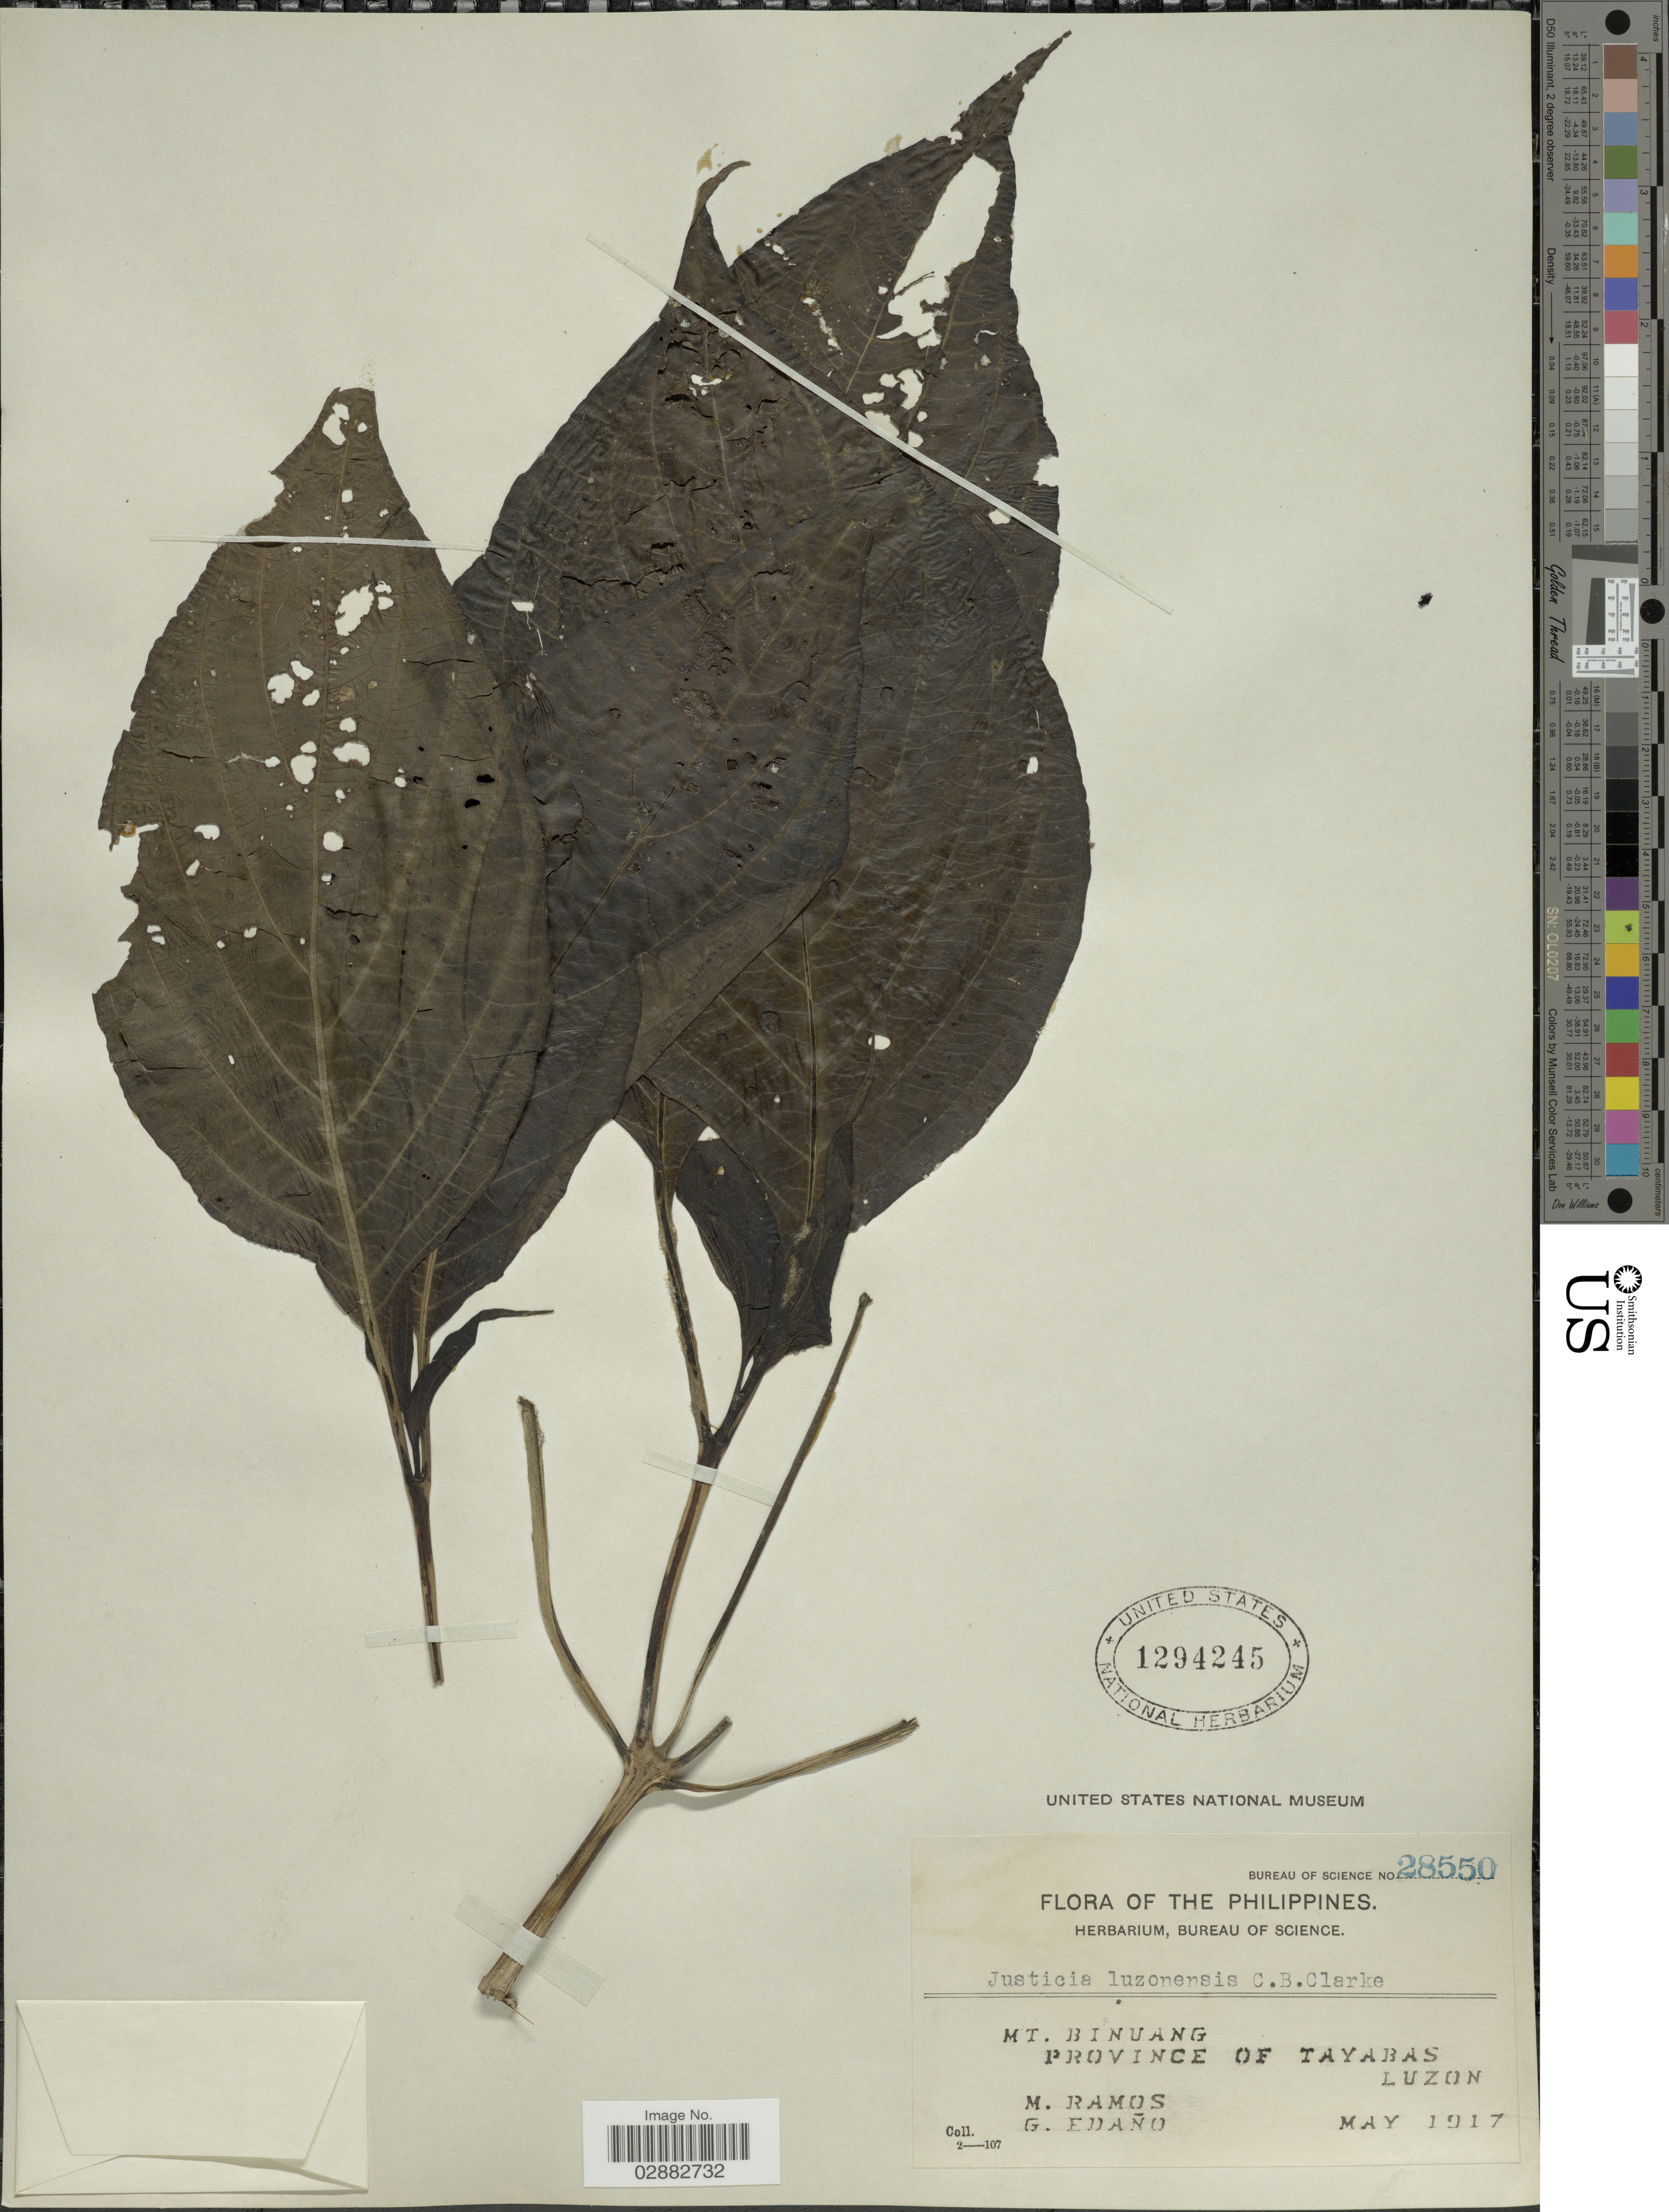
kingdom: Plantae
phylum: Tracheophyta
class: Magnoliopsida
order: Lamiales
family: Acanthaceae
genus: Justicia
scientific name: Justicia luzonensis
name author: C.B. Clarke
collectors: M. Ramos & G. Edaño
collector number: Bureau of Science 28550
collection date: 1917-05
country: Philippines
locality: Mt. Binuang, Province of Tayabas, Luzon.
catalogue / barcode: US 1294245